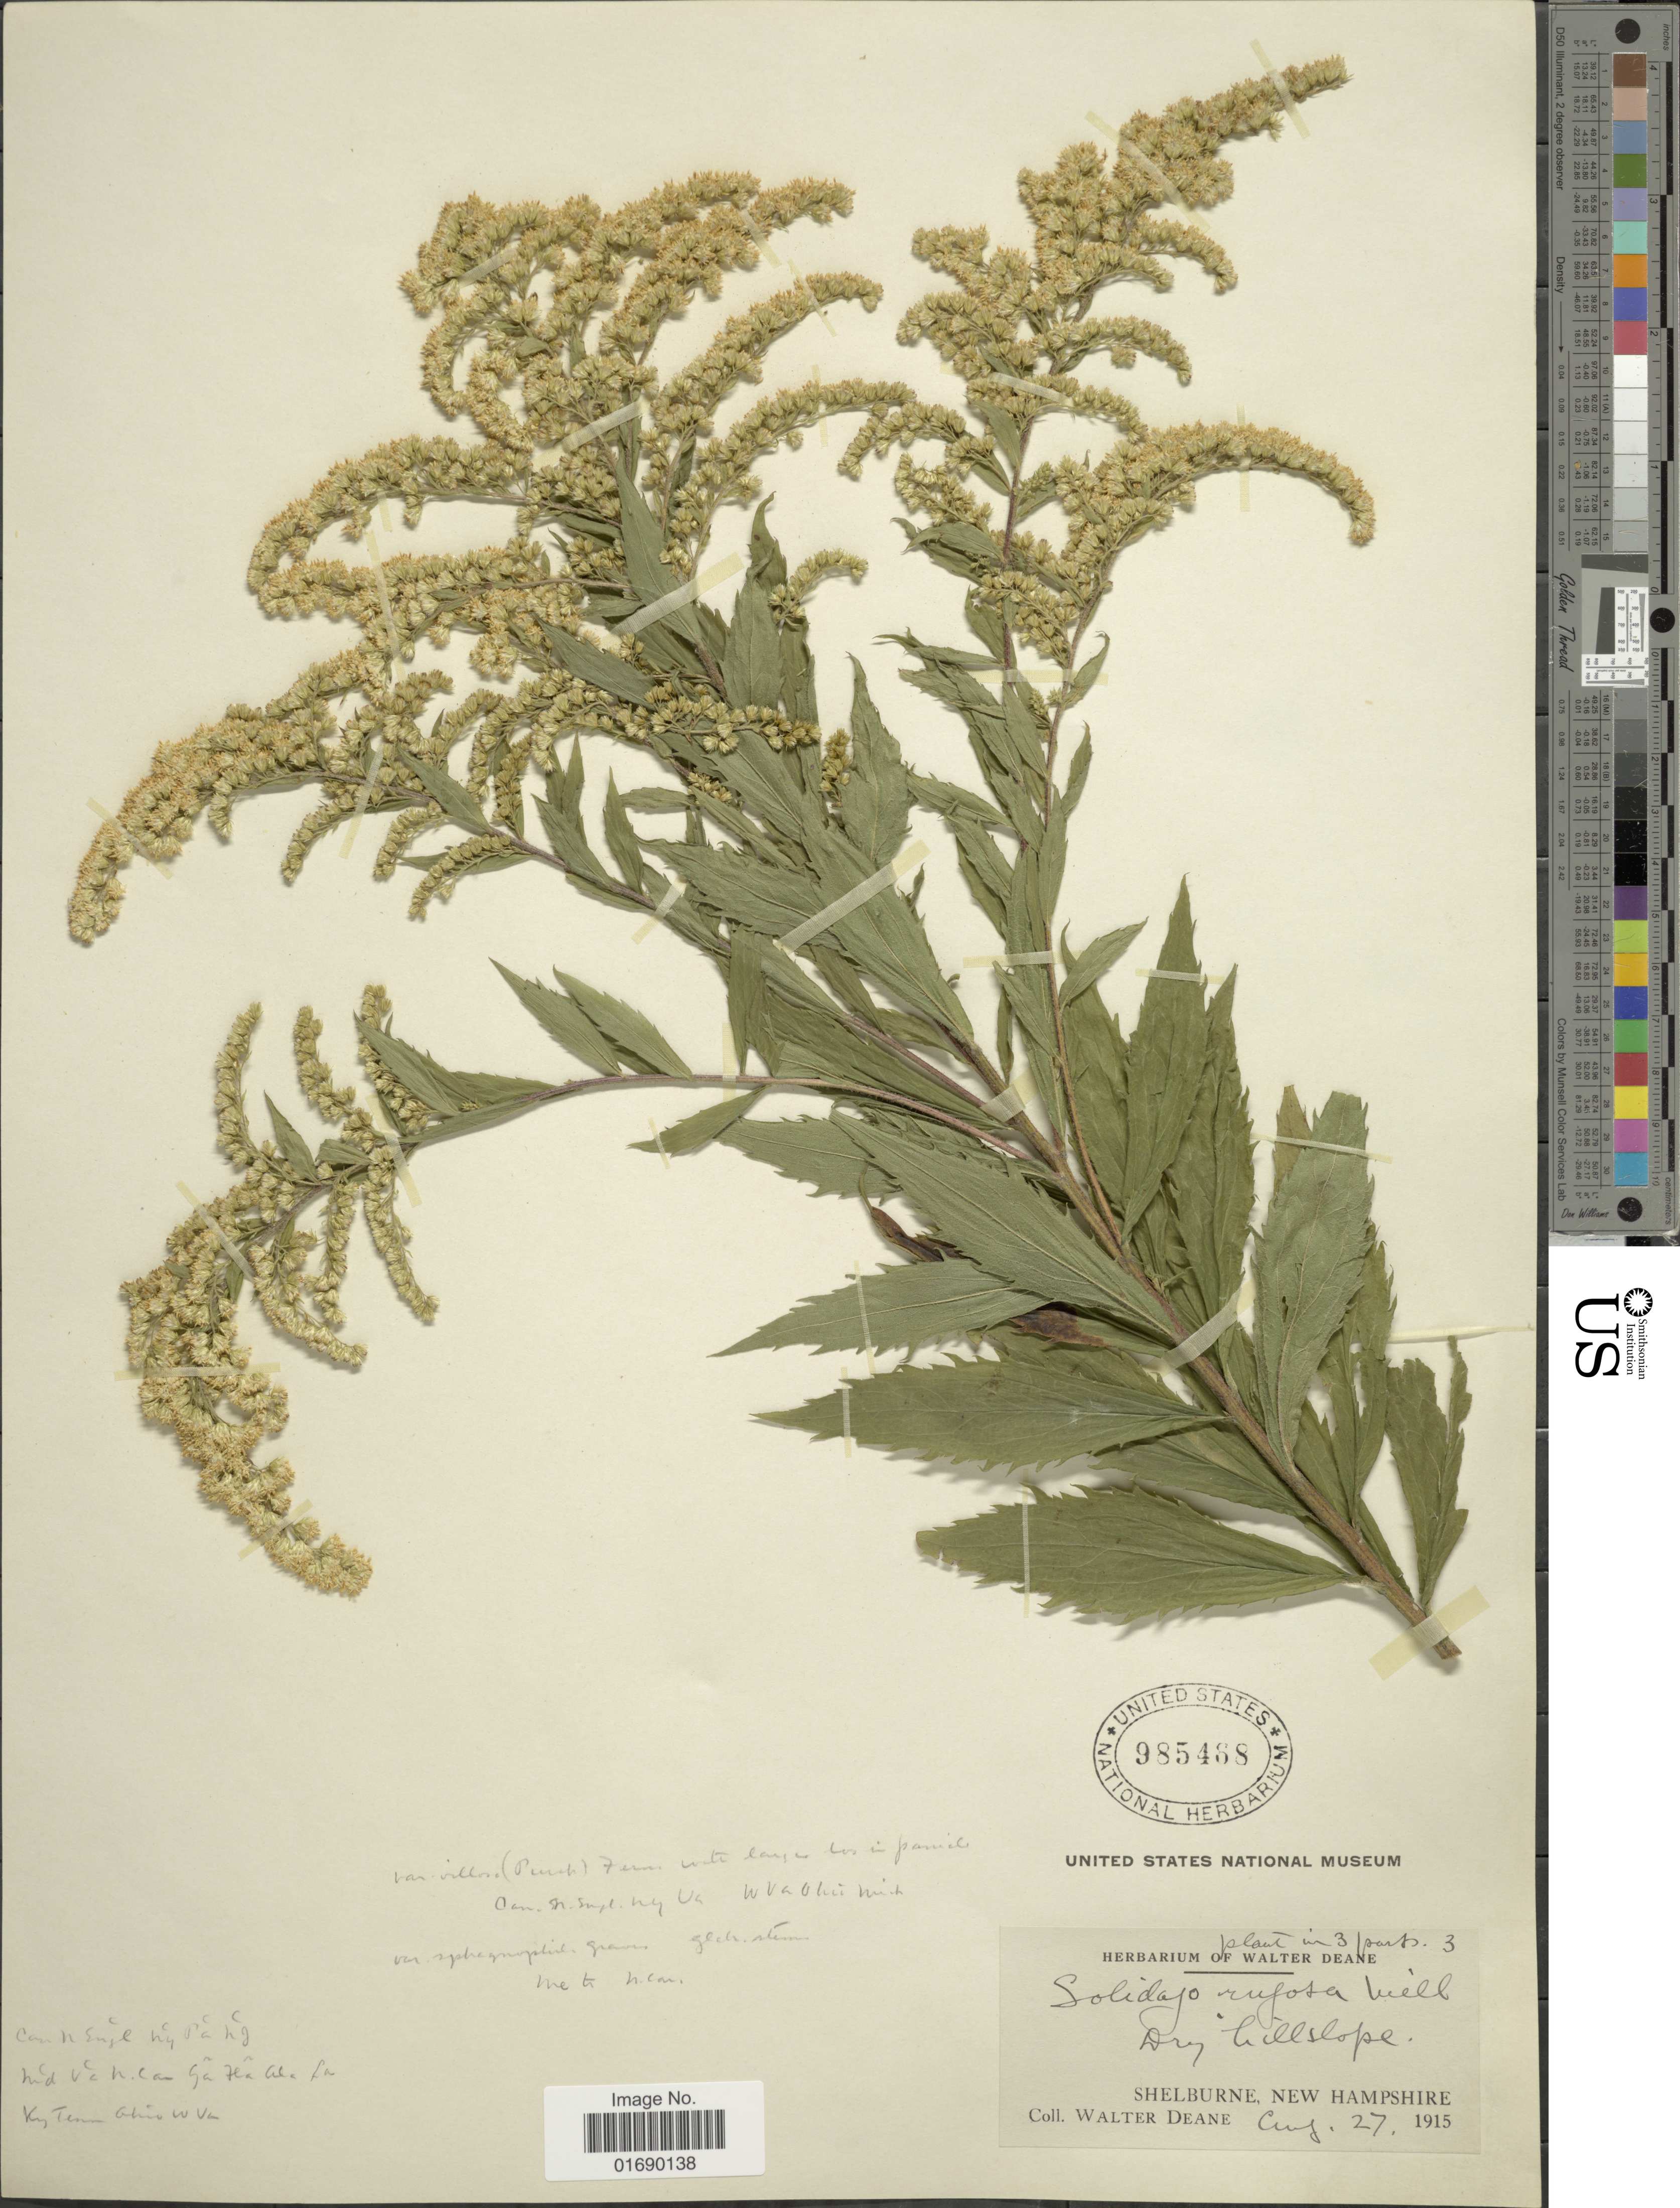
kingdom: Plantae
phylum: Tracheophyta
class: Magnoliopsida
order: Asterales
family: Asteraceae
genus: Solidago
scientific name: Solidago rugosa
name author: Mill.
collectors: W. Deane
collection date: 1915-08-27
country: United States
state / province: New Hampshire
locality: Dry hillslope, Shelburne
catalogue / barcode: US 985468